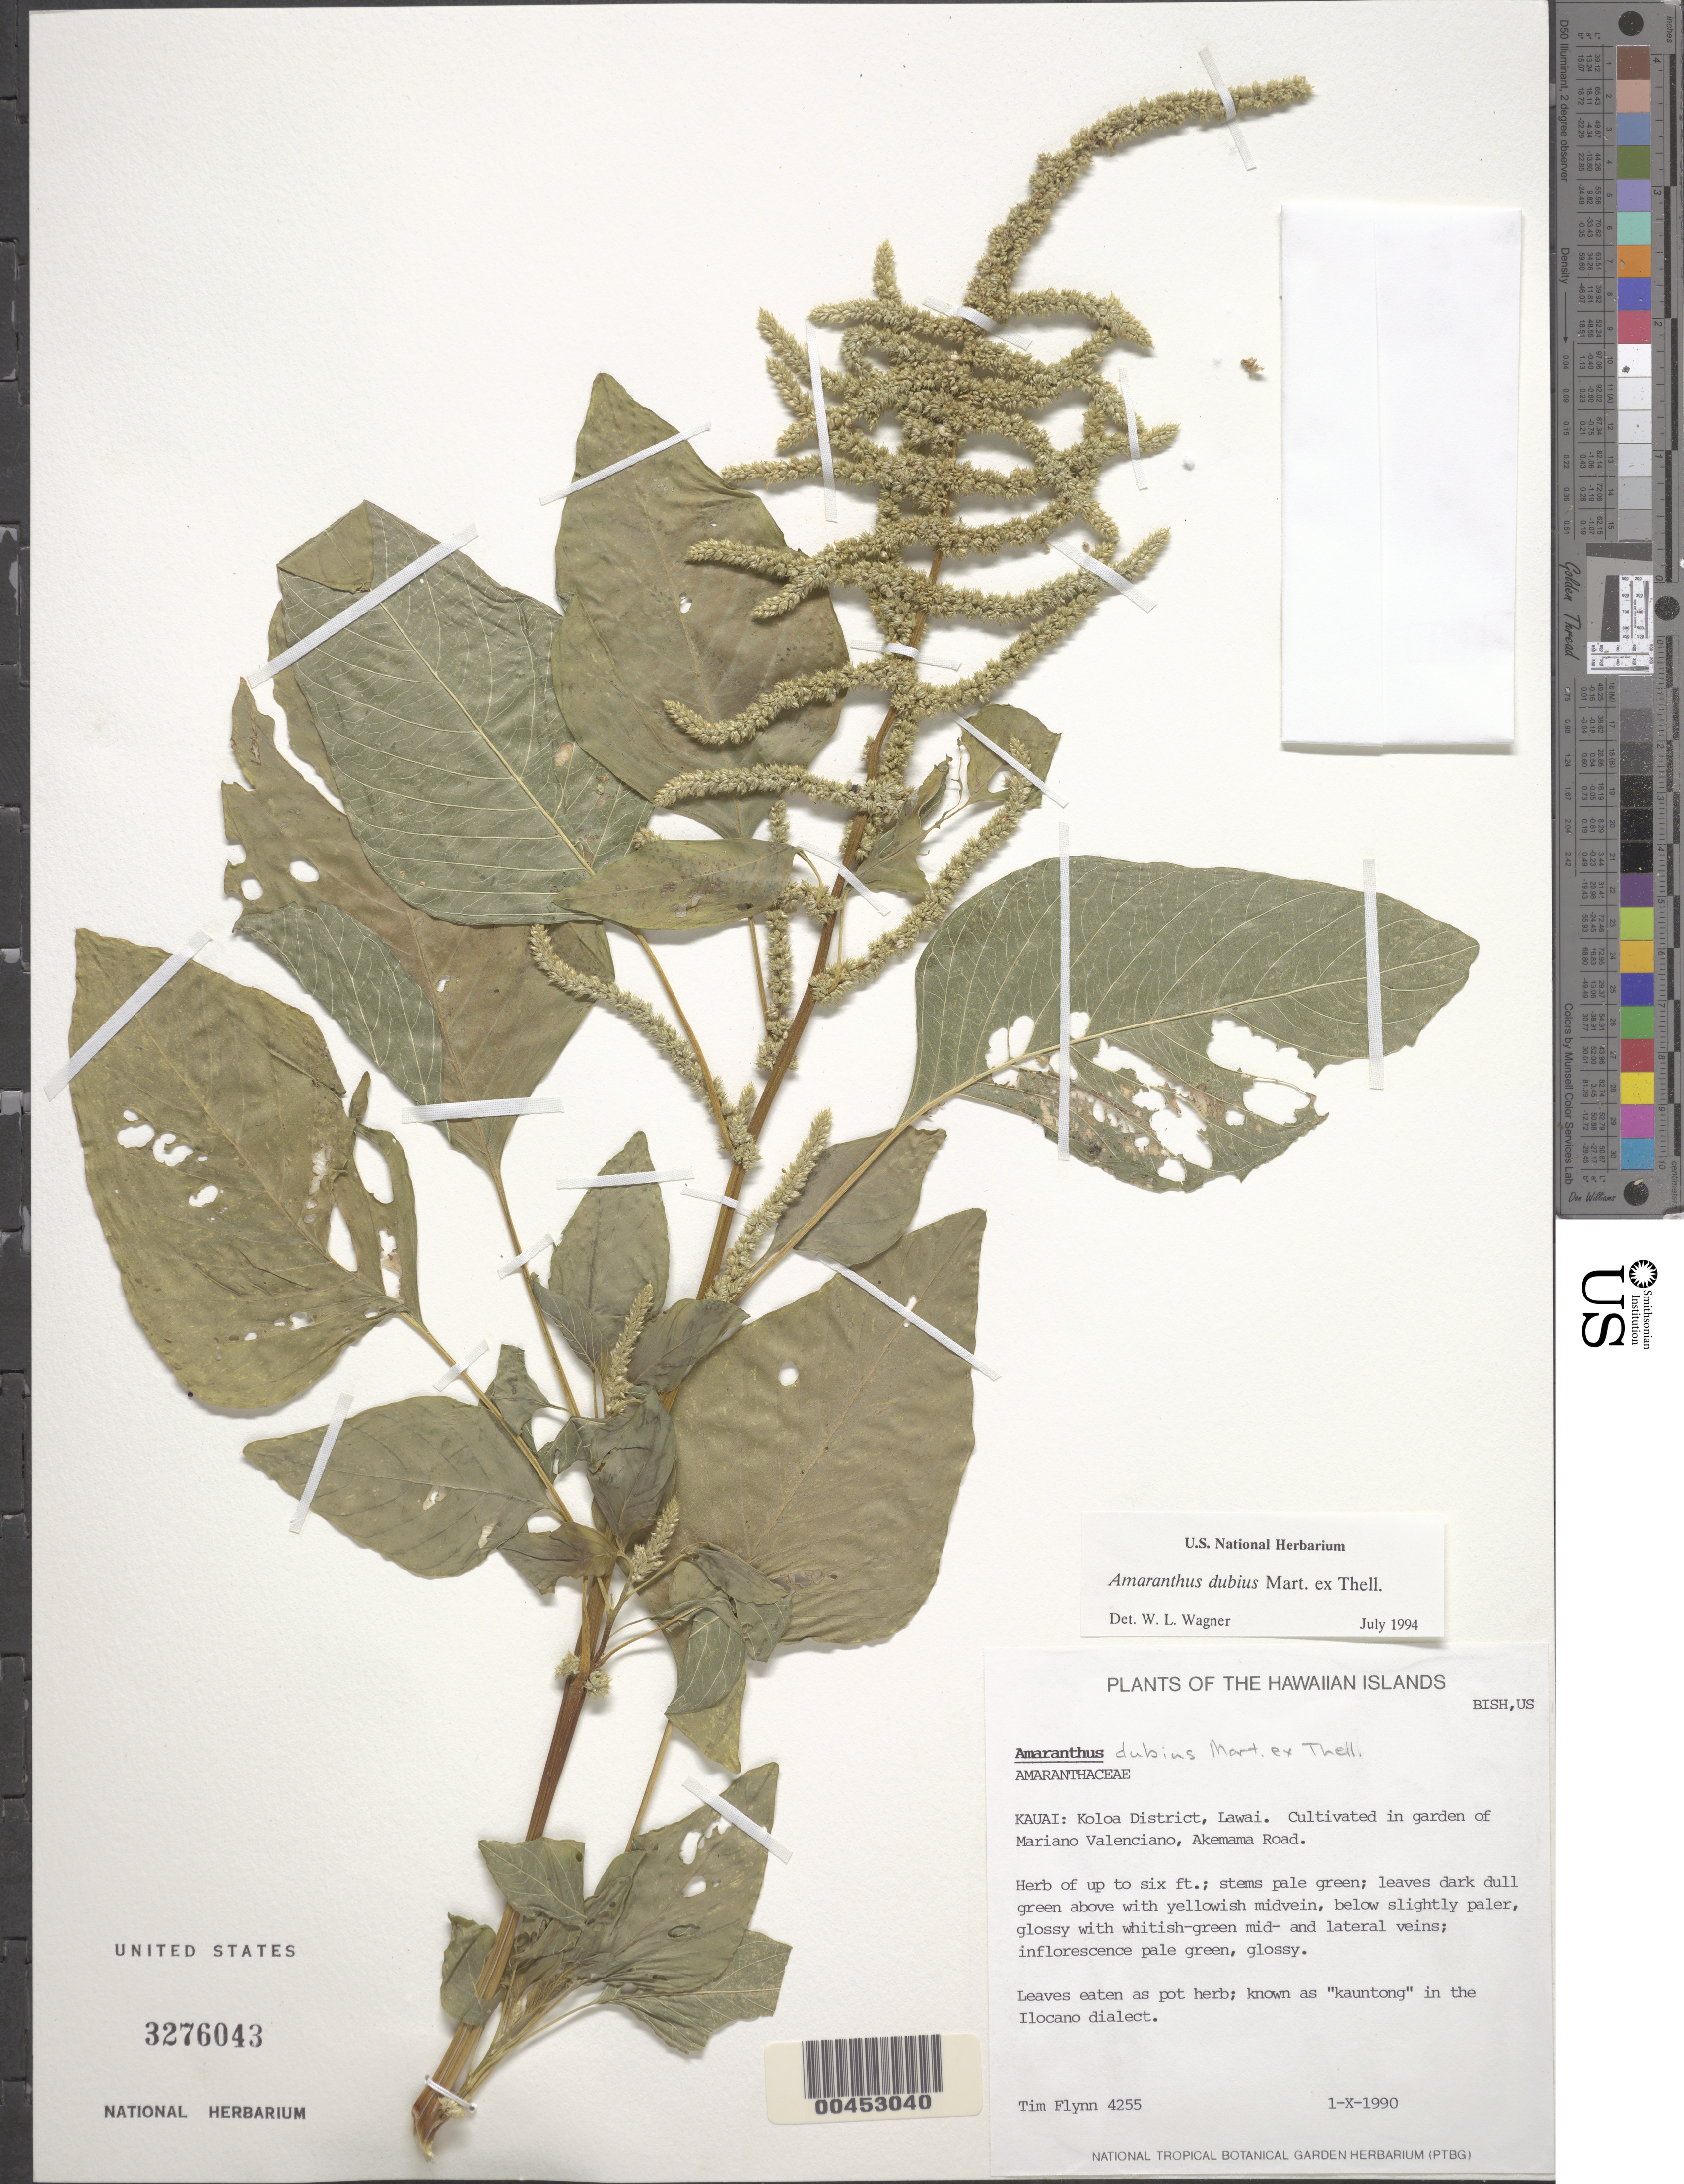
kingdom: Plantae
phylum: Tracheophyta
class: Magnoliopsida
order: Caryophyllales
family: Amaranthaceae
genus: Amaranthus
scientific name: Amaranthus hybridus subsp. hybridus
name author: L.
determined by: Faccenda, K.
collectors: T. W. Flynn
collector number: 4255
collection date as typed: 1 Oct 1990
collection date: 1990-10-01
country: United States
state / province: Hawaii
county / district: Kauai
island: Kaua'i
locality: Koloa Dist, Lawai, in garden of Mariano Valenciano, Akemama Rd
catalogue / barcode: US 3276043